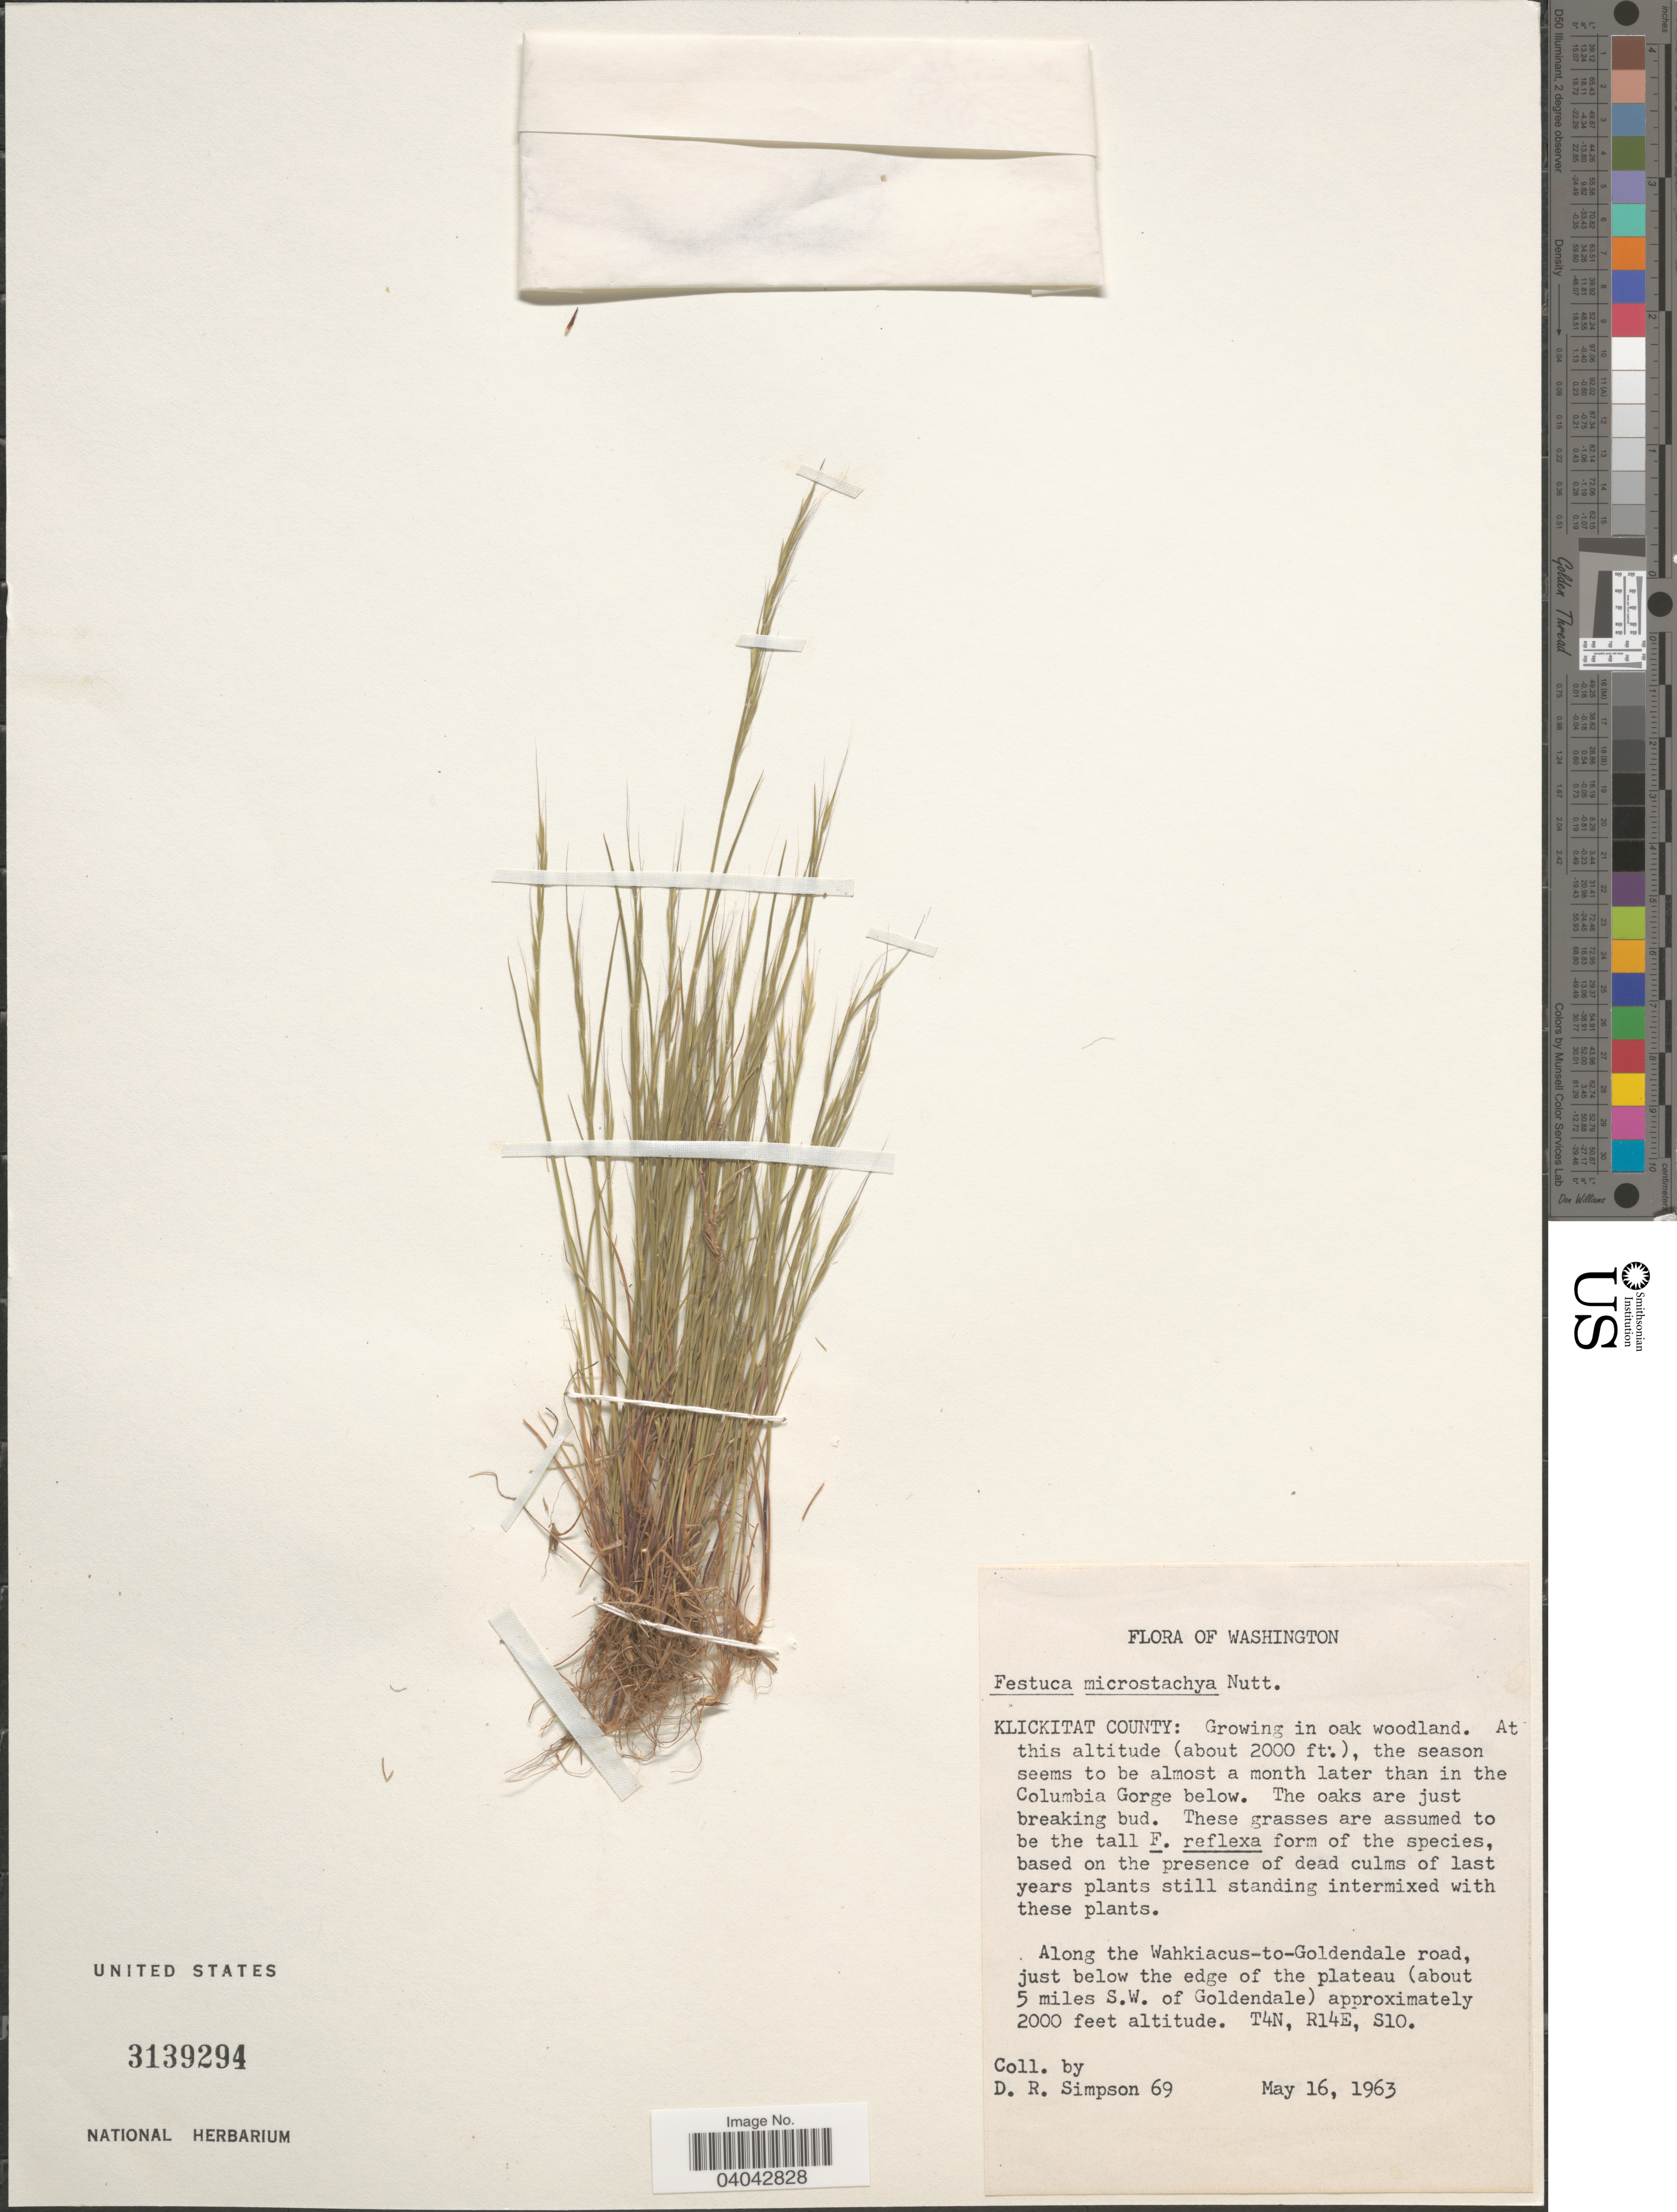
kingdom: Plantae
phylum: Tracheophyta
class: Liliopsida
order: Poales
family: Poaceae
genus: Festuca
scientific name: Festuca microstachys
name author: Nutt.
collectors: D. R. Simpson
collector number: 69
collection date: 1963-05-16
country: United States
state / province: Washington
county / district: Klickitat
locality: Klickitat County. Along the Wahkiacus-to-Goldendale road, just below the edge of the plateau (about 5 miles S.W. of Goldendale). T4N, R14E, S10.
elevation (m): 610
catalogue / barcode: US 3139294